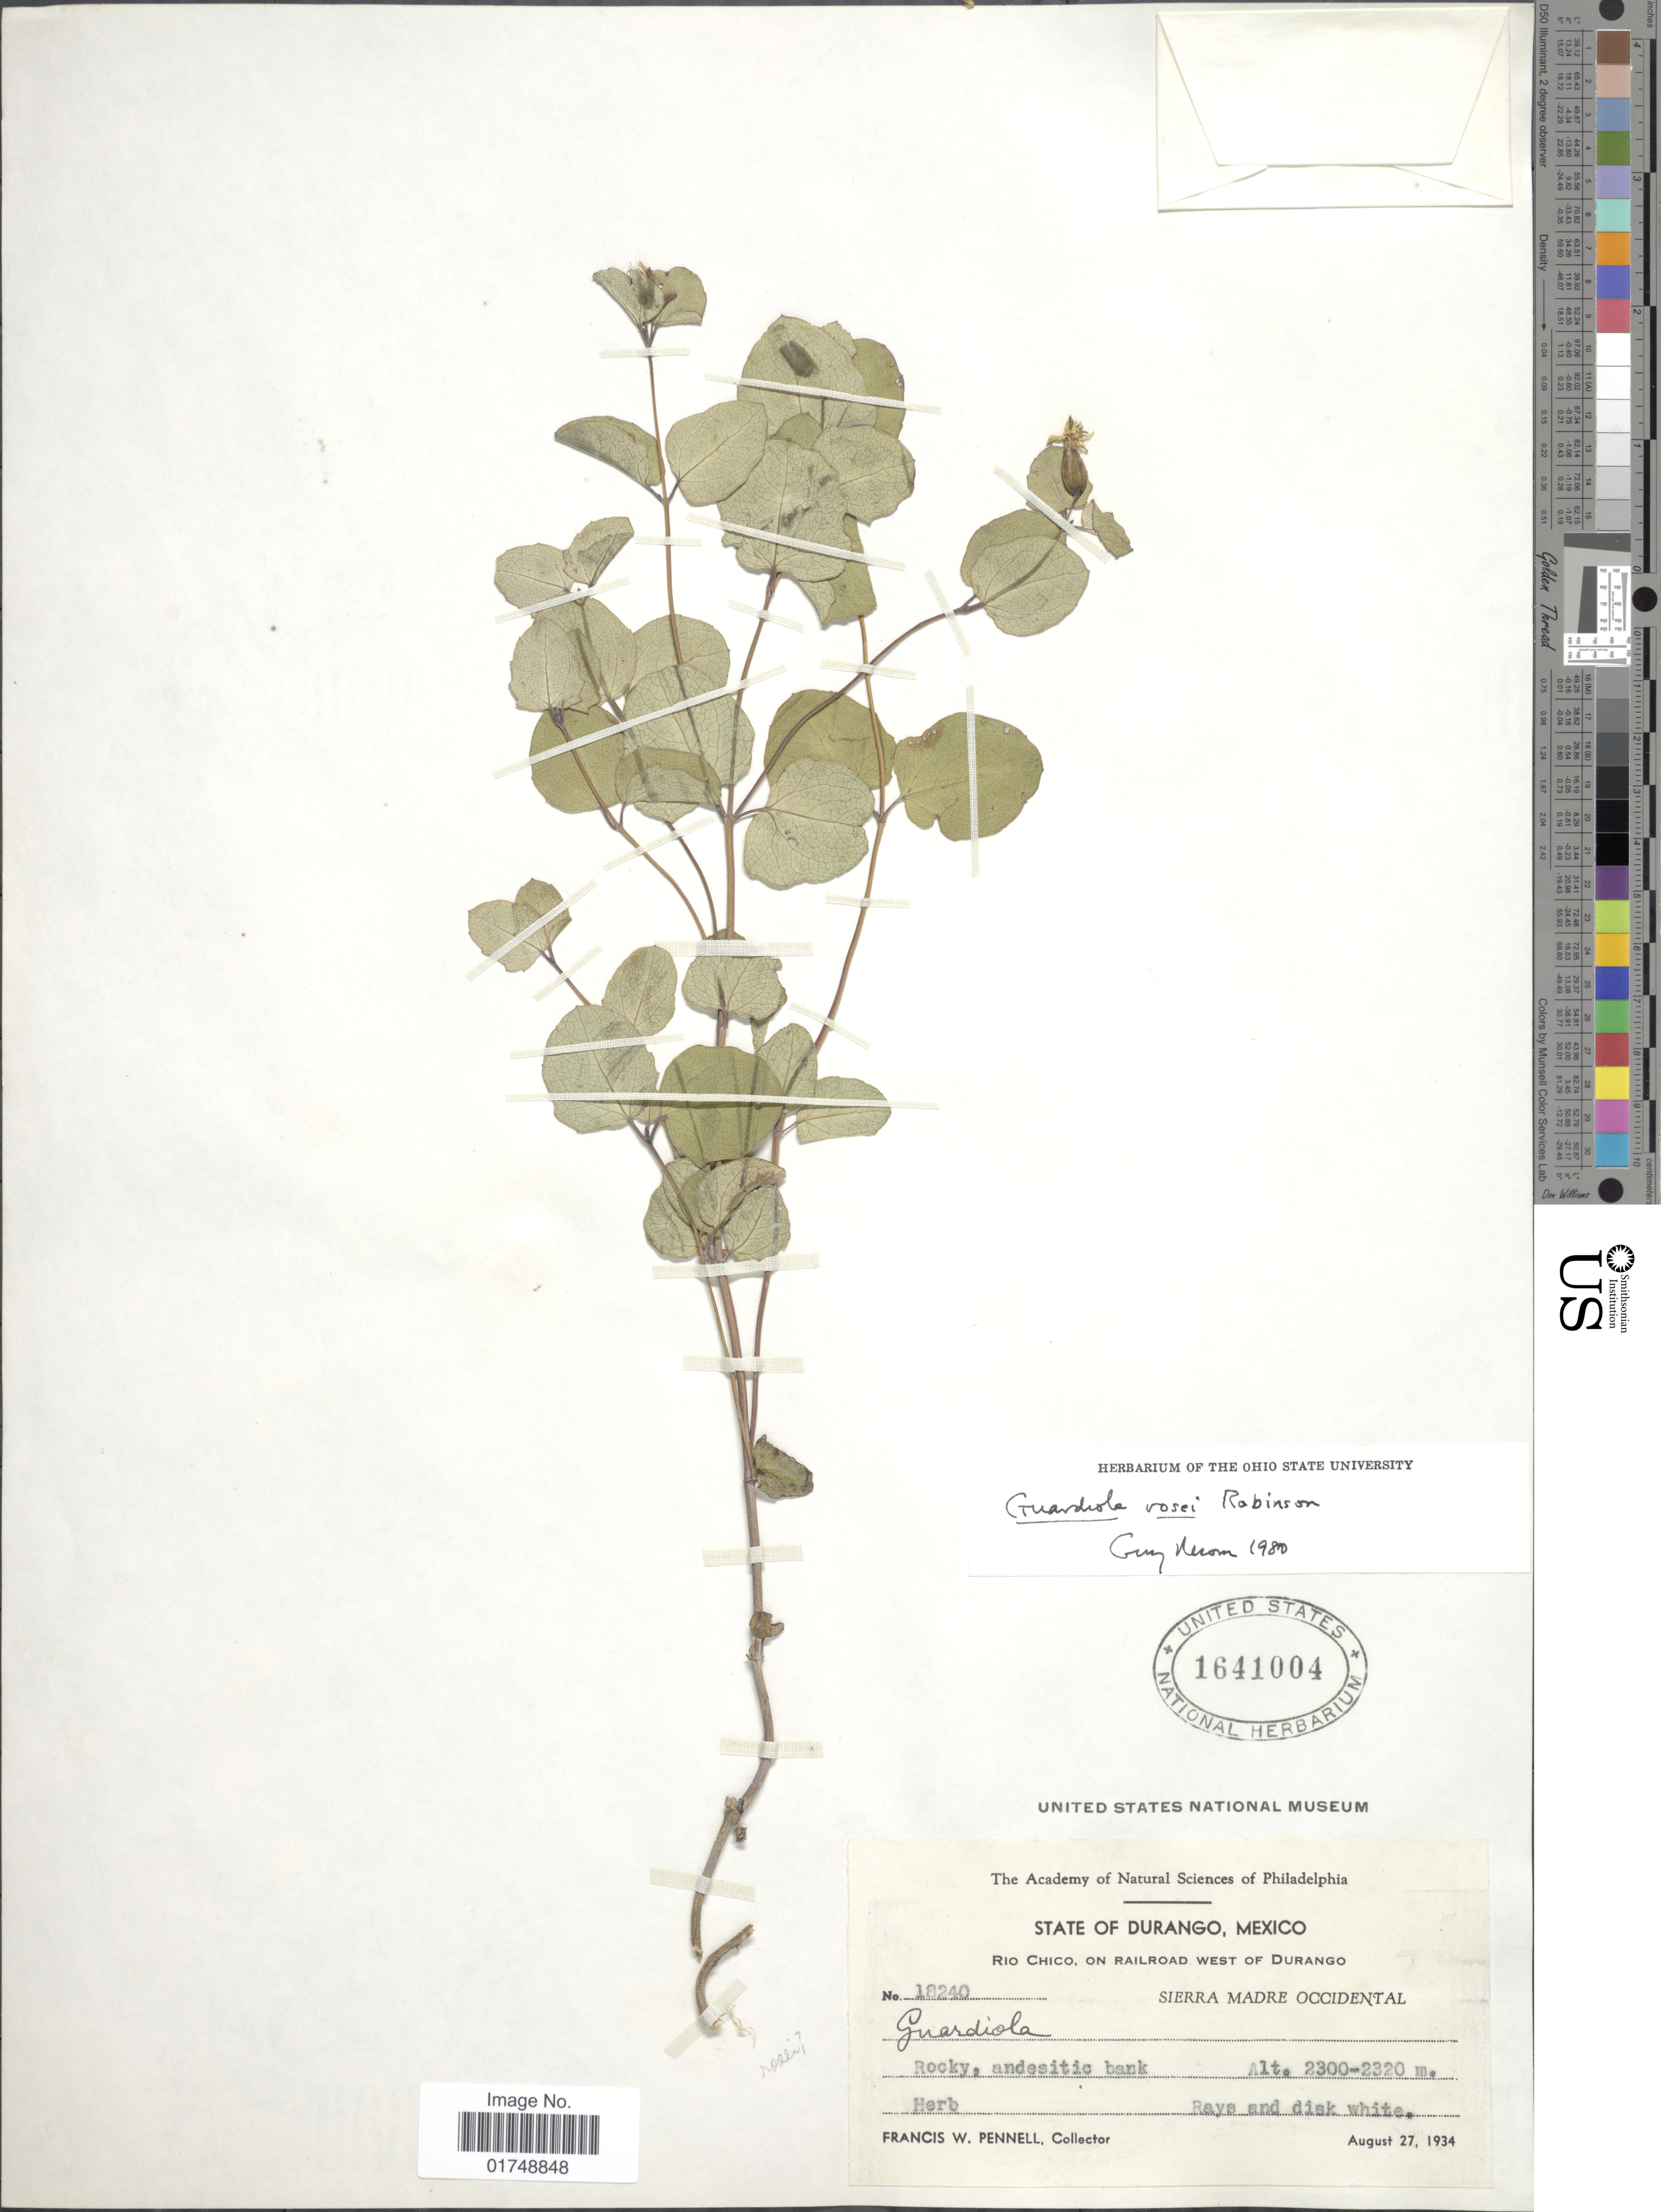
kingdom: Plantae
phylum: Tracheophyta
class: Magnoliopsida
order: Asterales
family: Asteraceae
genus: Guardiola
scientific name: Guardiola rosei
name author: B.L. Rob.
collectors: F. W. Pennell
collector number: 18240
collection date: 1934-08-27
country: Mexico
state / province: Durango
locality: State of Durango. rio Chico, on ralraod west of Durango. Sierra Madre Occidental. Rocky, andesitic bank.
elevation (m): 2300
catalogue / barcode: US 1641004